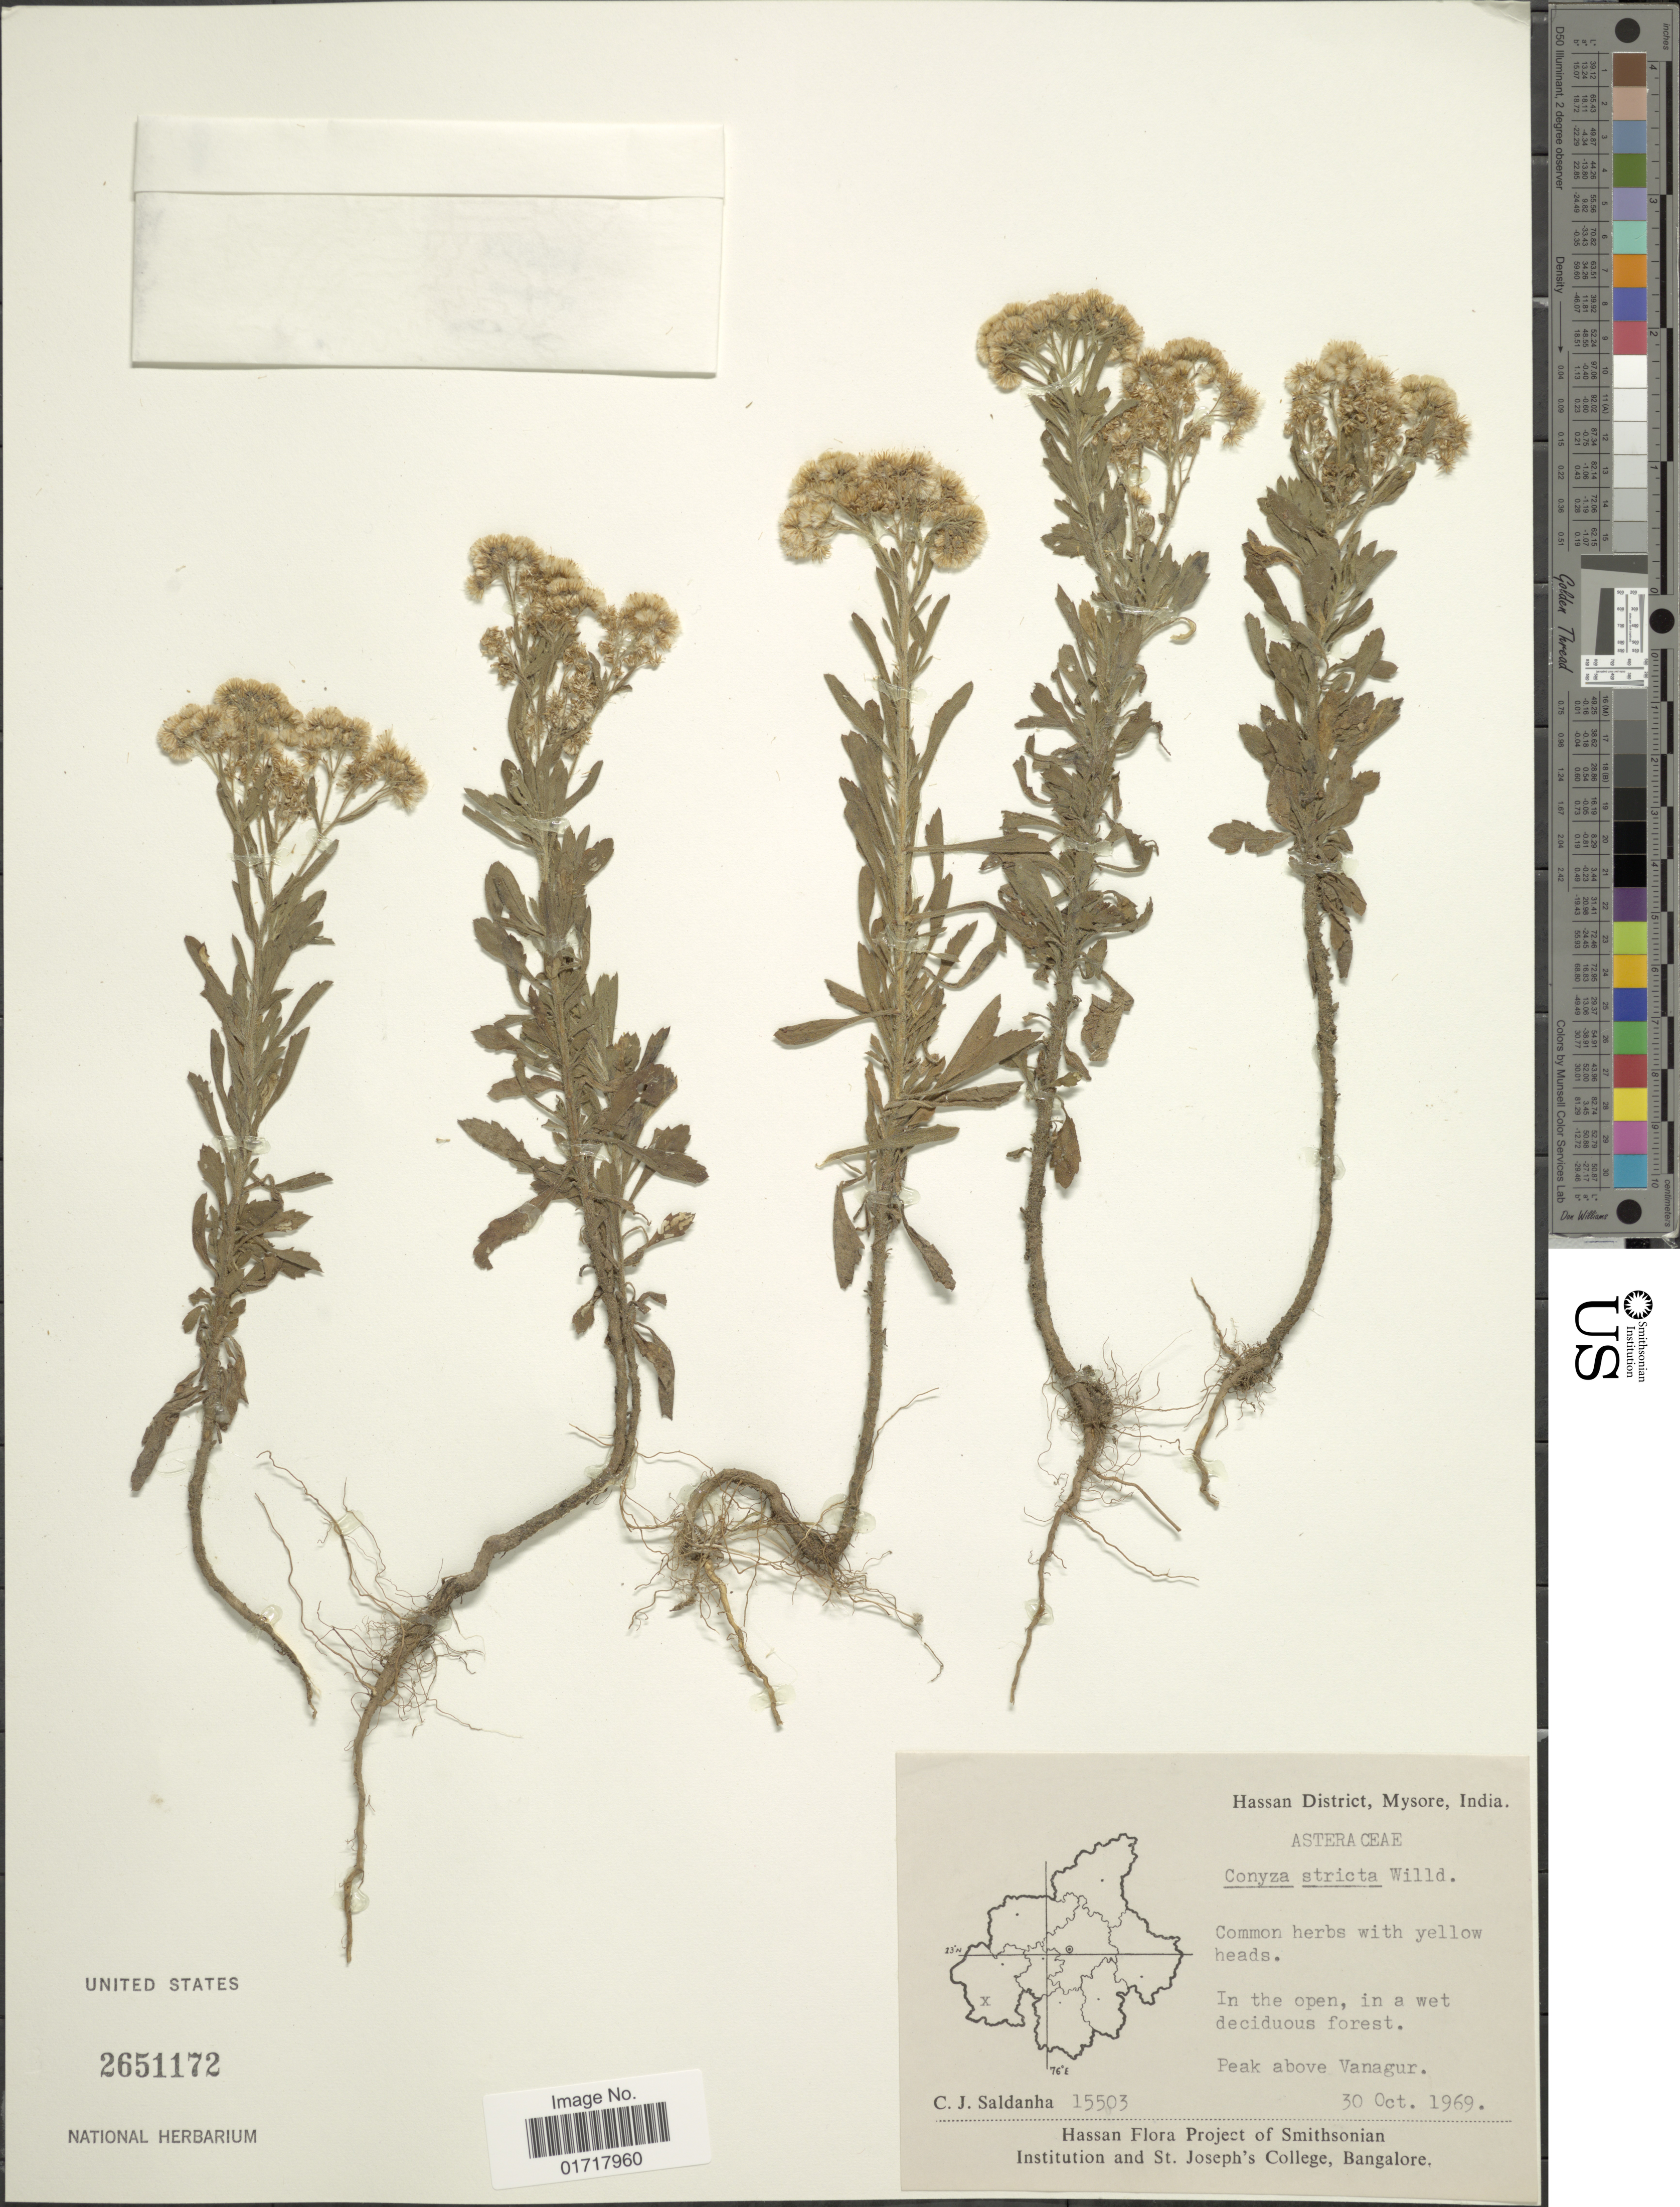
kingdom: Plantae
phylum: Tracheophyta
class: Magnoliopsida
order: Asterales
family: Asteraceae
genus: Conyza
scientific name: Conyza stricta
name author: (Chodat) Willd.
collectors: C. Saldanha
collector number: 15503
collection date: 1969-10-30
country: India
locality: Hassan District, Mysore, India. Peak above Vanagur.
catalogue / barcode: US 2651172